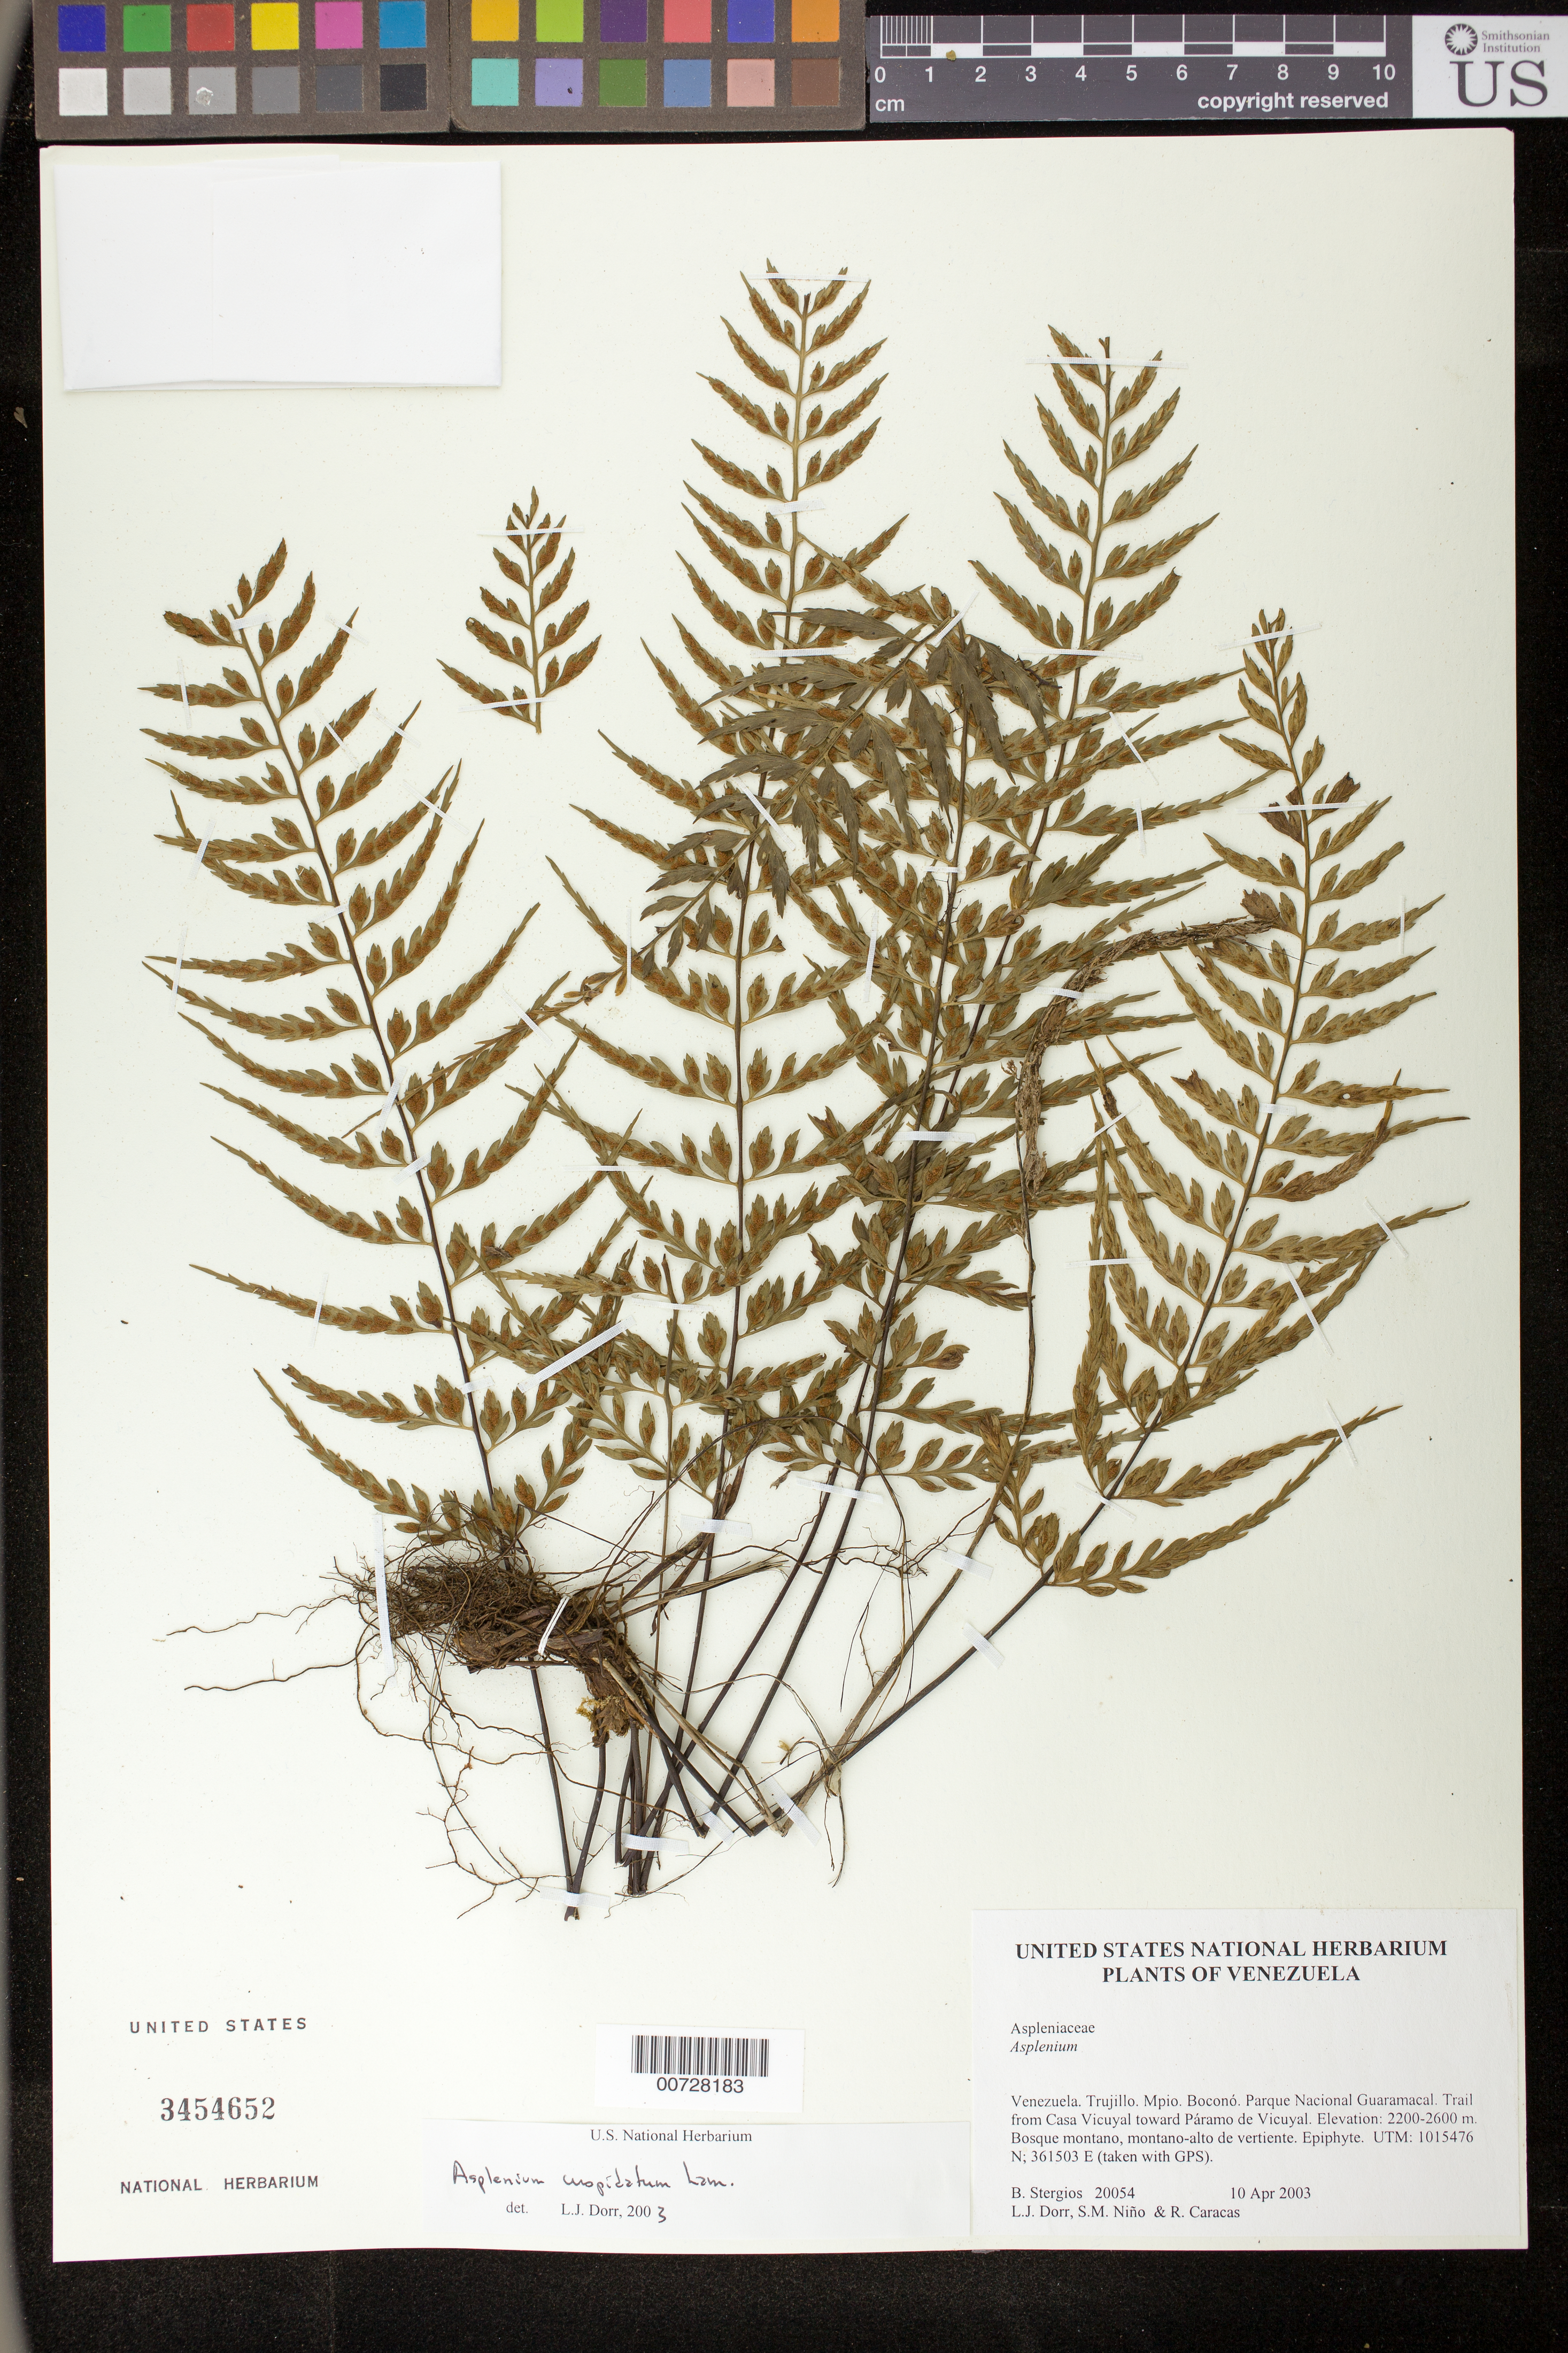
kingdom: Plantae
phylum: Tracheophyta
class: Polypodiopsida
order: Polypodiales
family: Aspleniaceae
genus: Asplenium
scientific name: Asplenium cuspidatum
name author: Lam.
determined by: Dorr, L. J., (BOT), Smithsonian Institution - National Museum of Natural History (UNITED STATES)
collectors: B. G. Stergios, L. J. Dorr, S. M. Niño & R. Caracas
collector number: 20054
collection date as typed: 10 Apr 2003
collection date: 2003-04-10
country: Venezuela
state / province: Trujillo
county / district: Boconó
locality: Parque Nacional Guaramacal. Trail from Casa Vicuyal toward Páramo de Vicuyal.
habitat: Bosque montano, montano-alto de vertiente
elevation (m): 2200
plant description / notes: F, NY, PORT, UC, US, VEN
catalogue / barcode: US 3454652